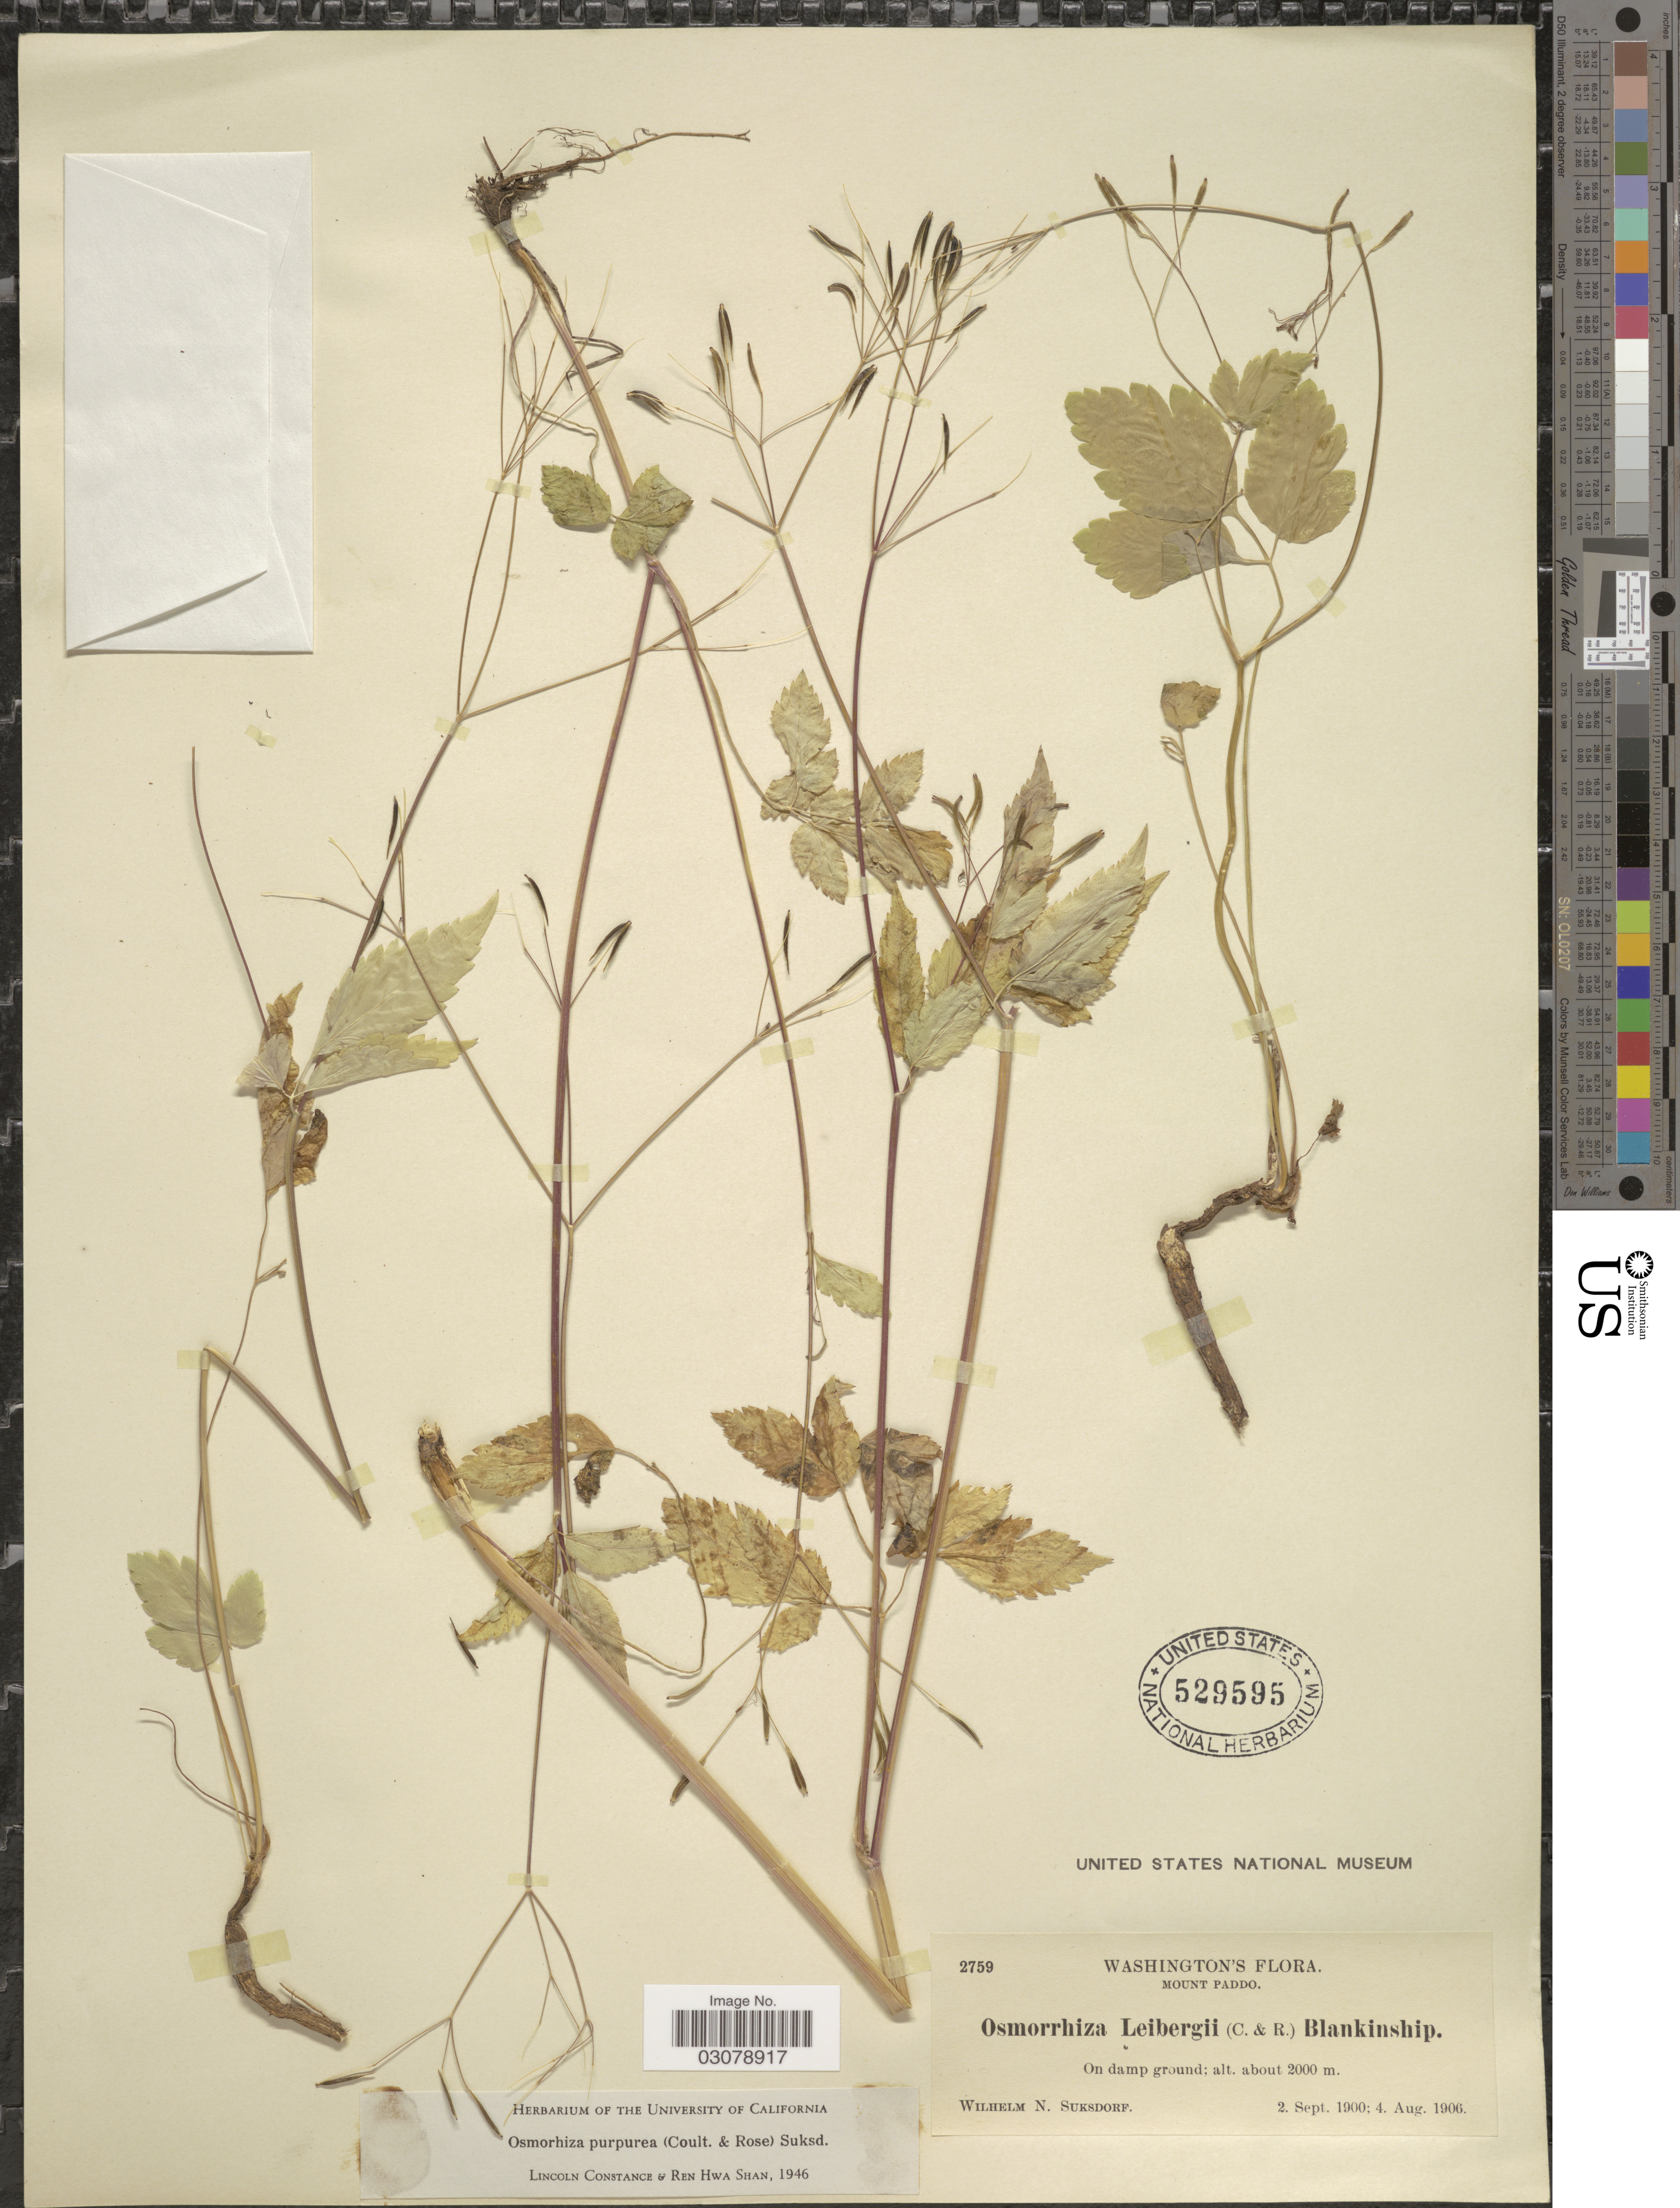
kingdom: Plantae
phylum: Tracheophyta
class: Magnoliopsida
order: Apiales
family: Apiaceae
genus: Osmorhiza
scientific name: Osmorhiza purpurea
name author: (J.M. Coult. & Rose) Suksd.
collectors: W. N. Suksdorf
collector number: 2759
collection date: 1900-09-02/1906-08-04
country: United States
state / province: Washington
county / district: Skamania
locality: Mount Paddo, On damp ground.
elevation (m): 2000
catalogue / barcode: US 529595